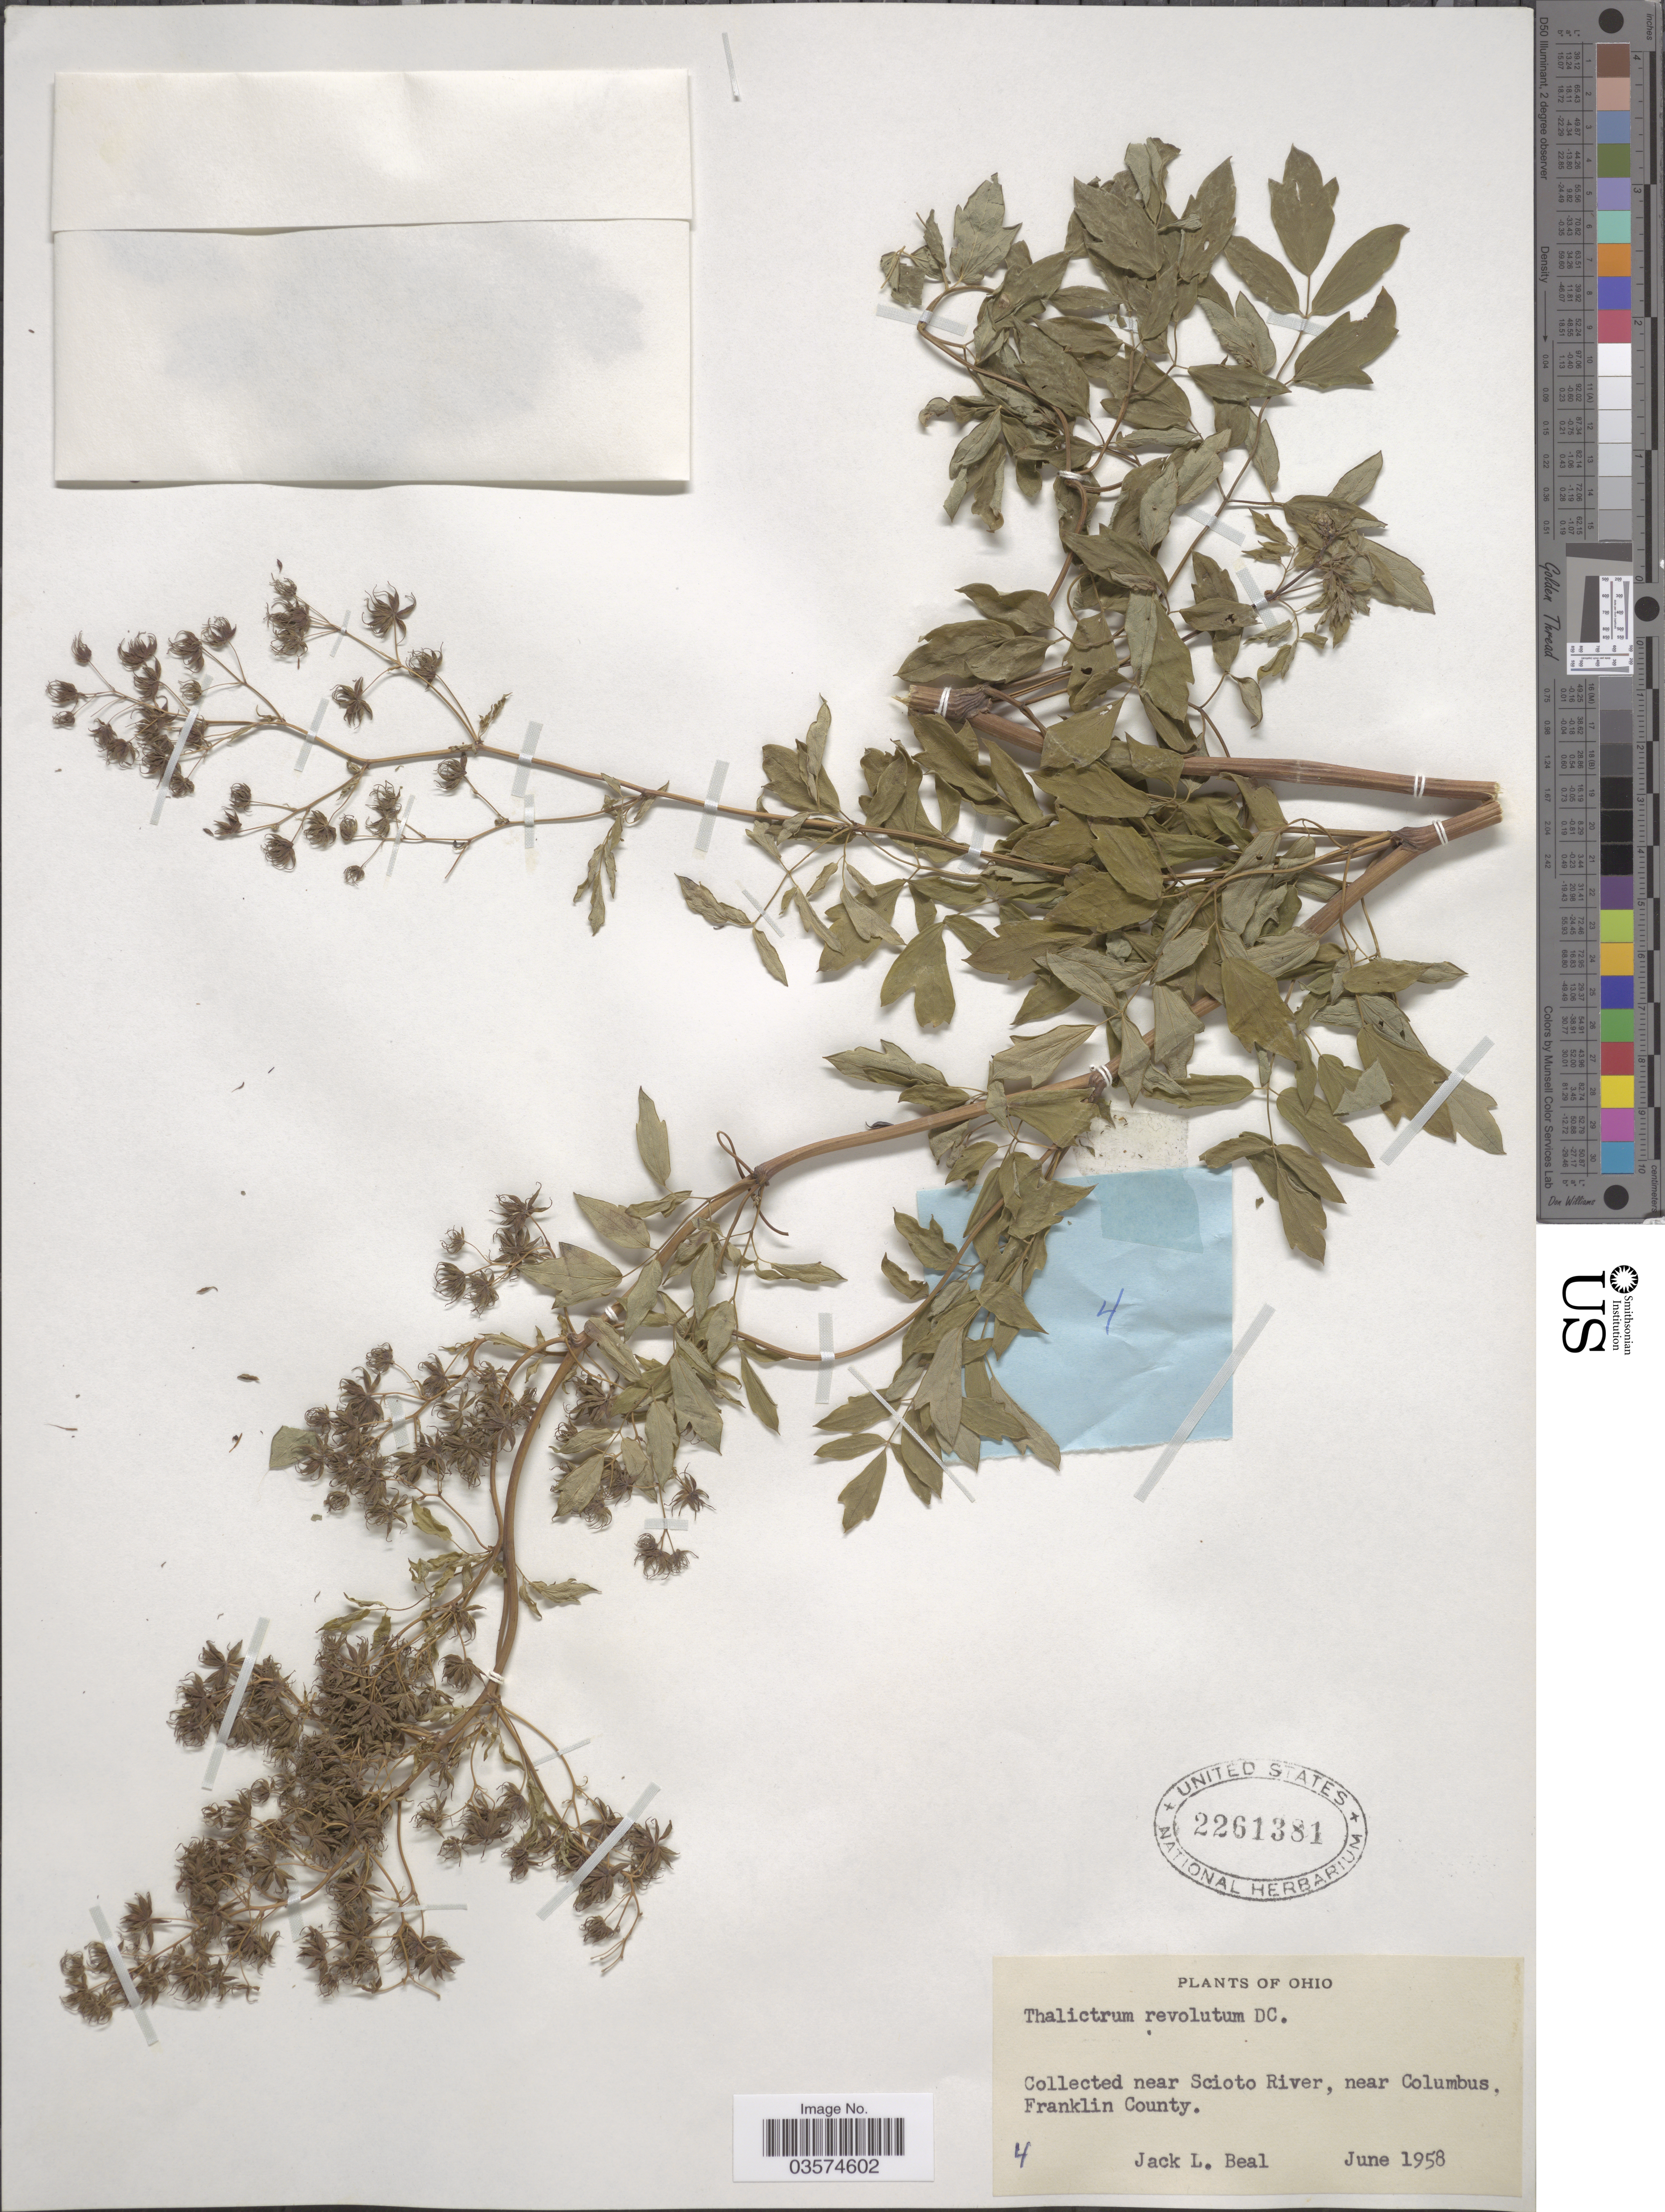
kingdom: Plantae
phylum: Tracheophyta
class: Magnoliopsida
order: Ranunculales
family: Ranunculaceae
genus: Thalictrum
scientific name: Thalictrum amphibolum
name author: Greene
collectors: J. Beal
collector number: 4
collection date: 1958-06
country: United States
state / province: Ohio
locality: Near Scioto River, near Columbus, Franklin County.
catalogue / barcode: US 2261381